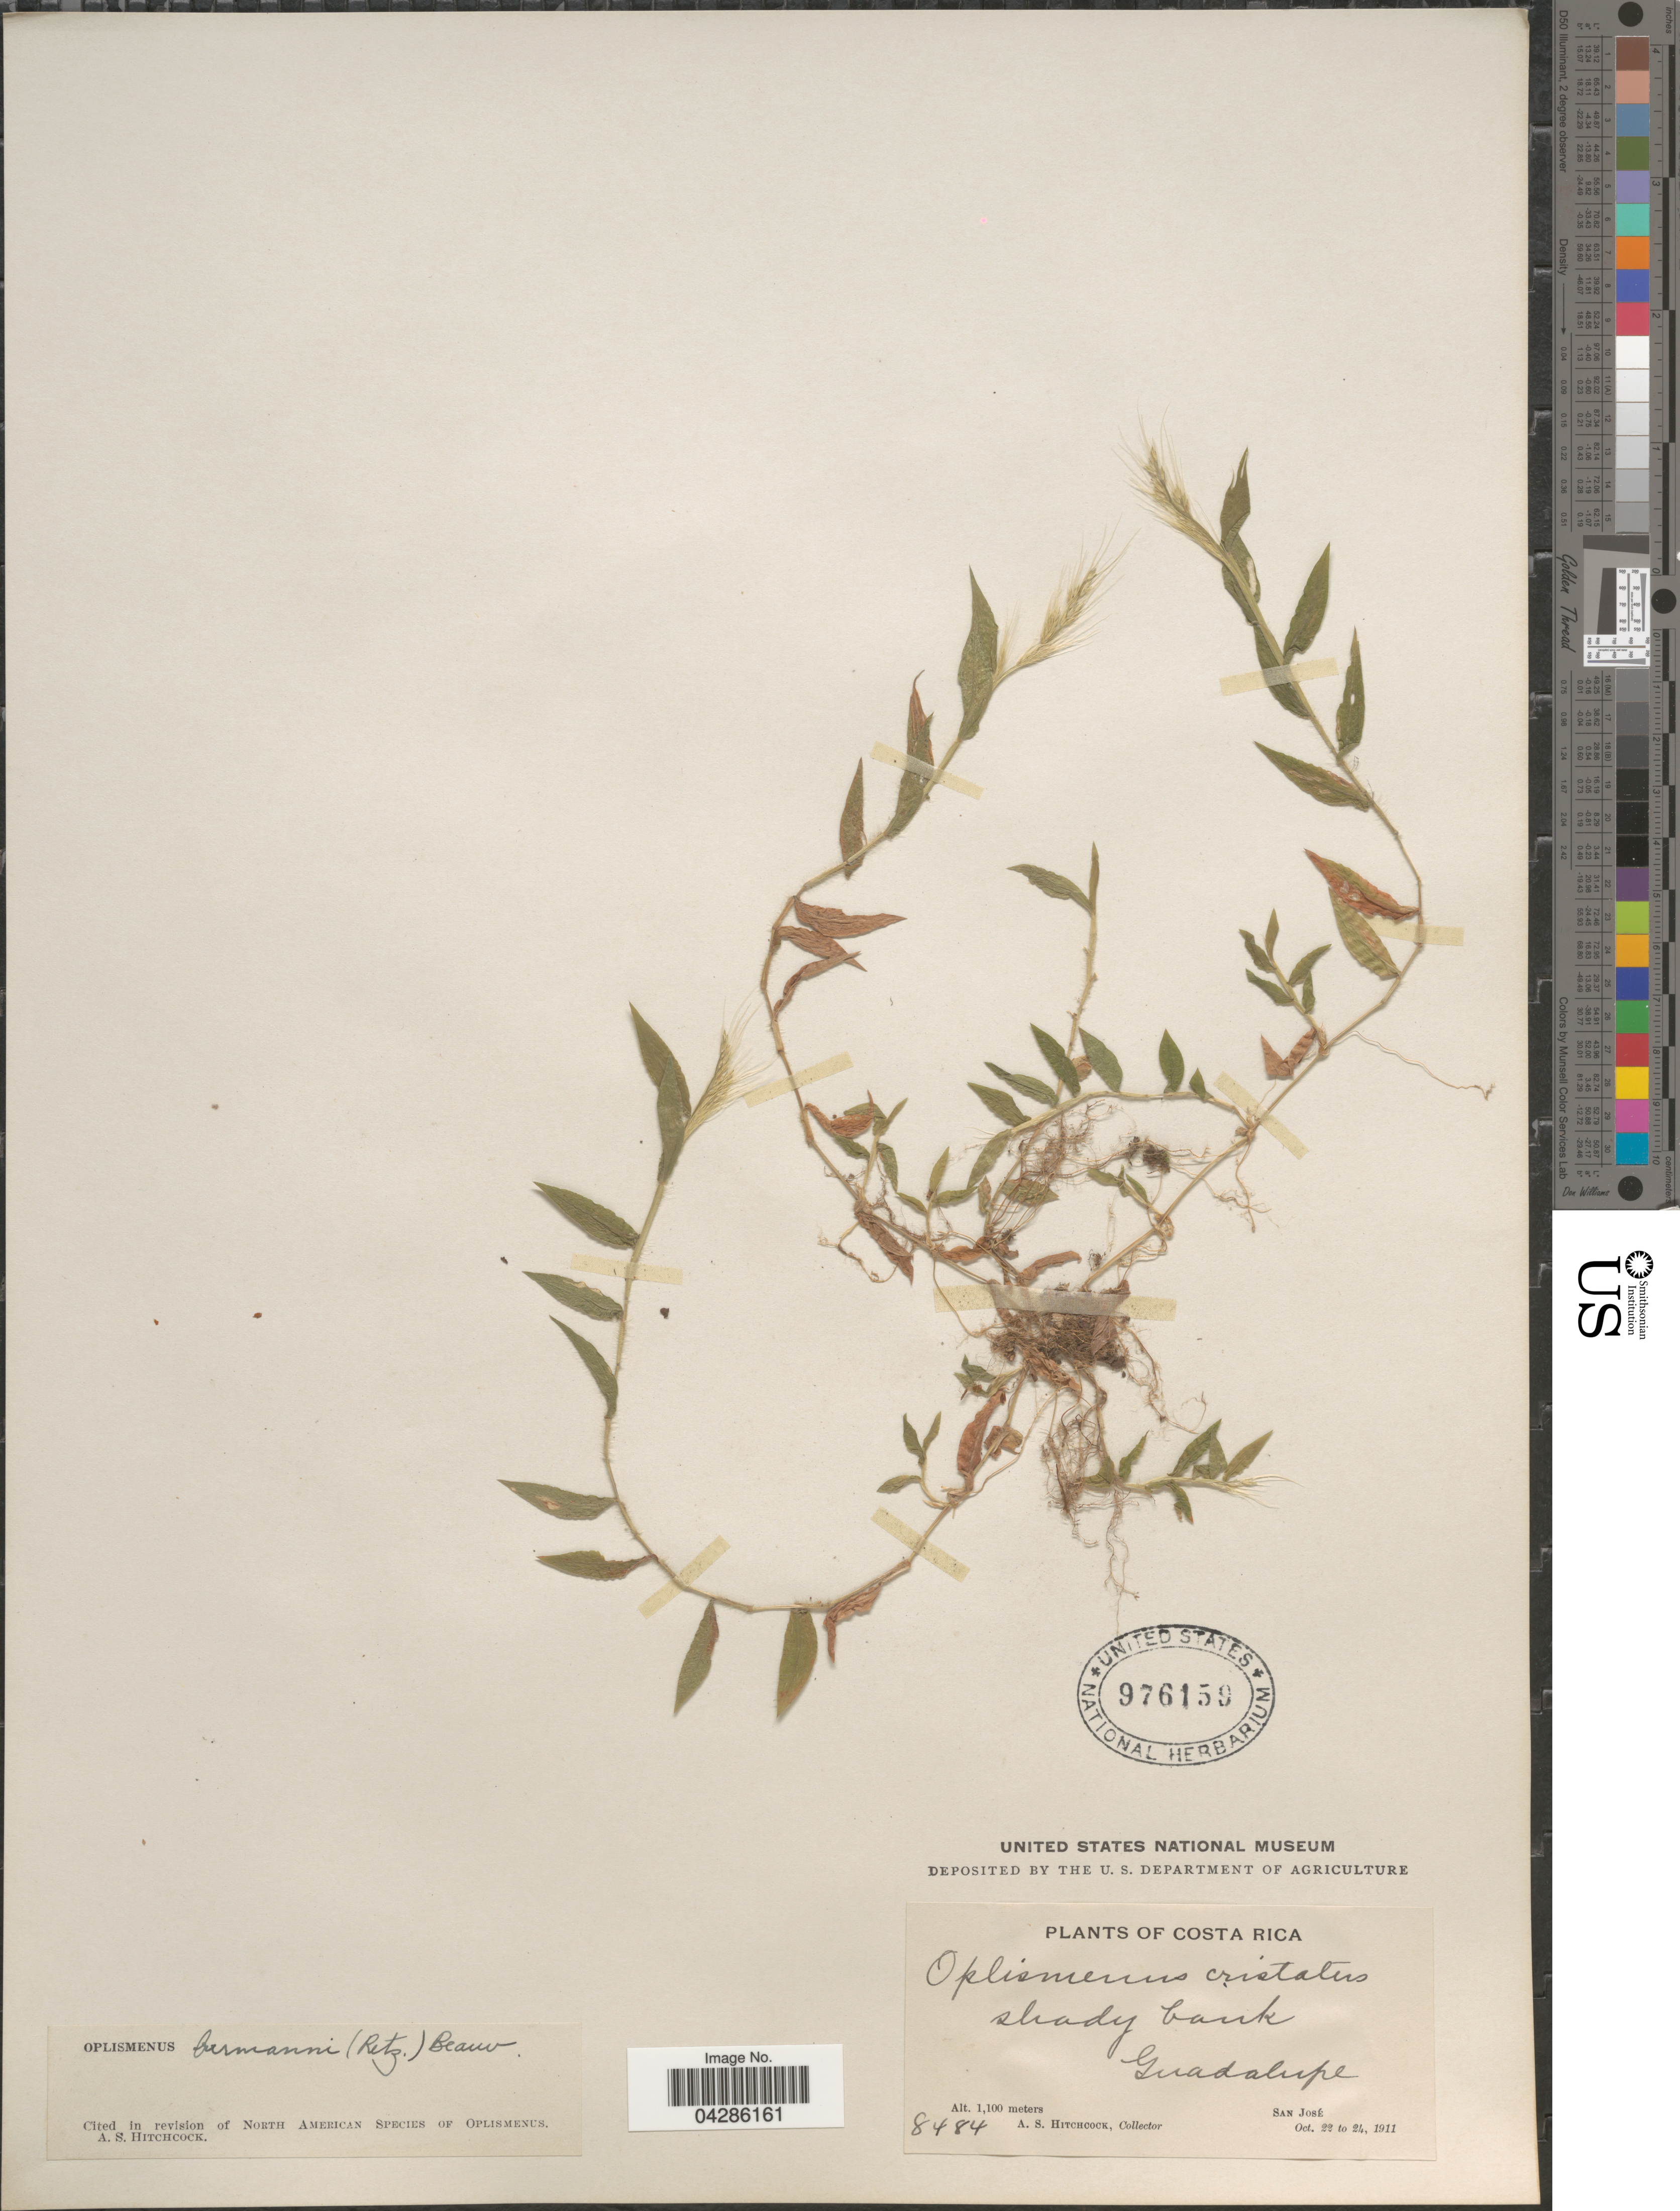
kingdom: Plantae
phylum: Tracheophyta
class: Liliopsida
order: Poales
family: Poaceae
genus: Oplismenus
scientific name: Oplismenus burmannii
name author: (Retz.) P. Beauv.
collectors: A. S. Hitchcock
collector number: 8484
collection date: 1911-10-22/1911-10-24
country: Costa Rica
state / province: San José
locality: Shady bank. Guadalupe.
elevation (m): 1100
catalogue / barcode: US 976159